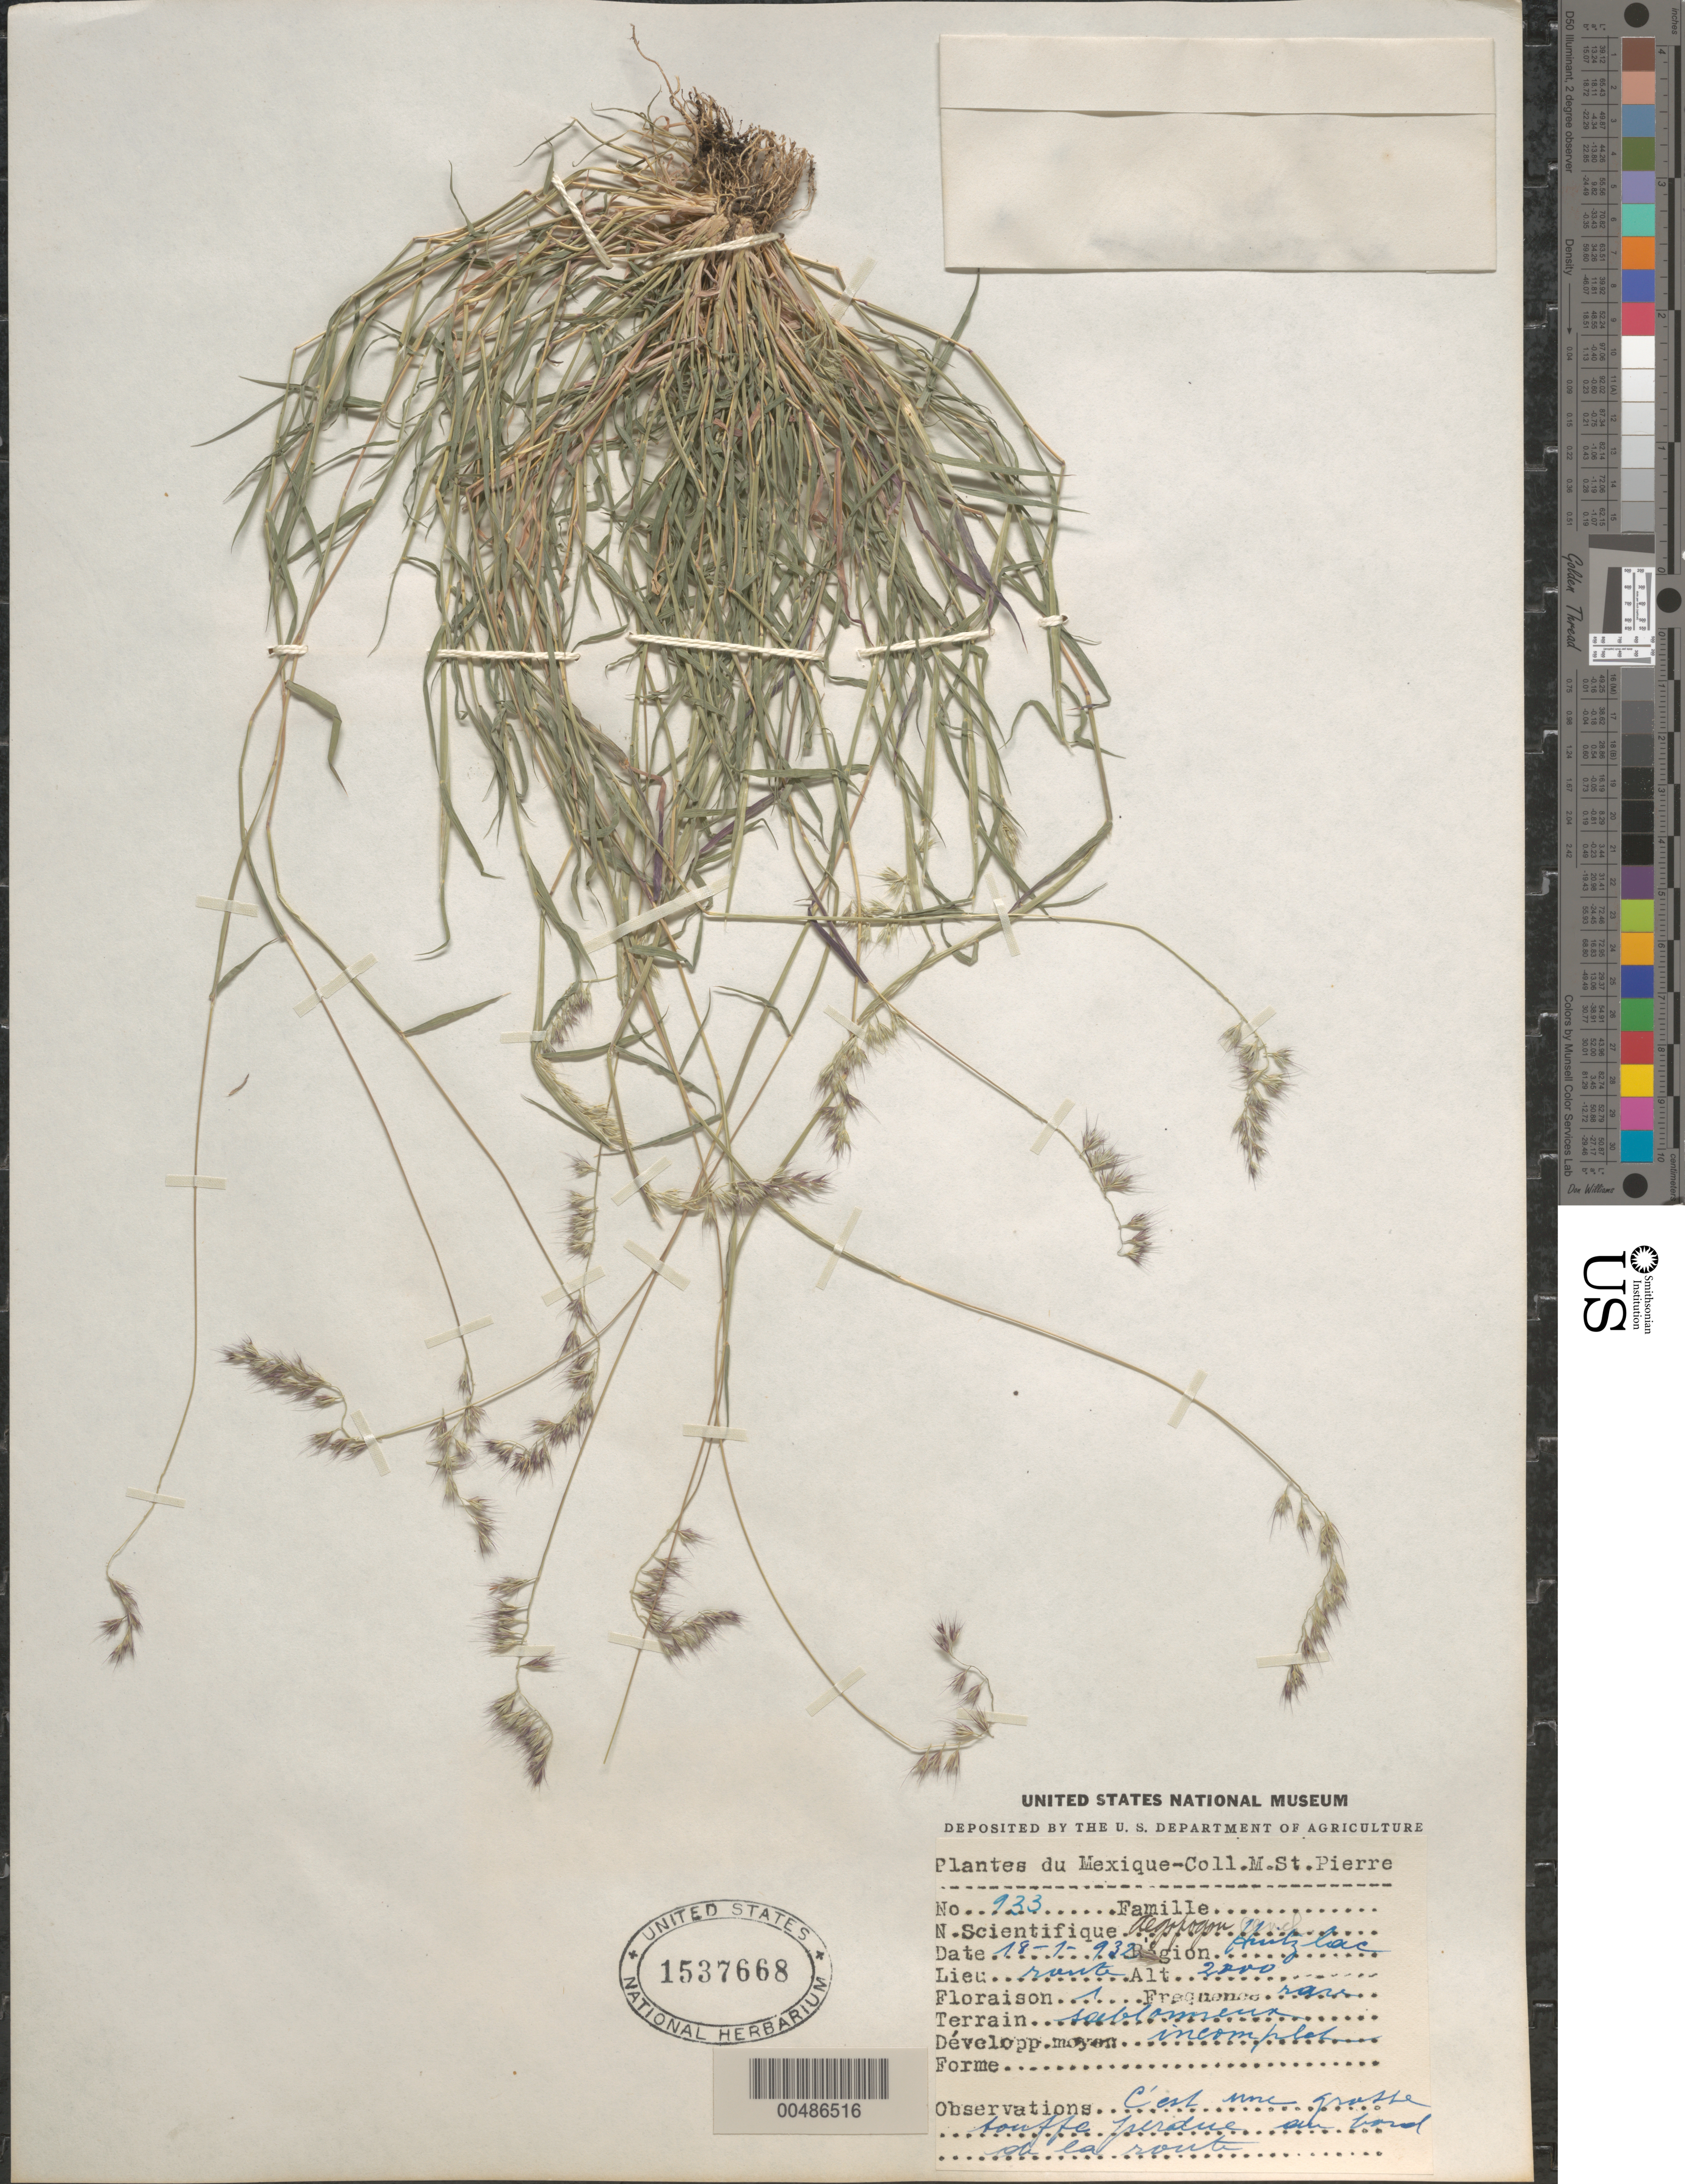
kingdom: Plantae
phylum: Tracheophyta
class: Liliopsida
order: Poales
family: Poaceae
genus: Aegopogon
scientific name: Aegopogon cenchroides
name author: Humb. & Bonpl. ex Willd.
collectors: M. Saint-Pierre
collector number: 933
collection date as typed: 18 Jan 1932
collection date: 1932-01-18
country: Mexico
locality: Huitzliac, route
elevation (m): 2200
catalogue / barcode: US 1537668